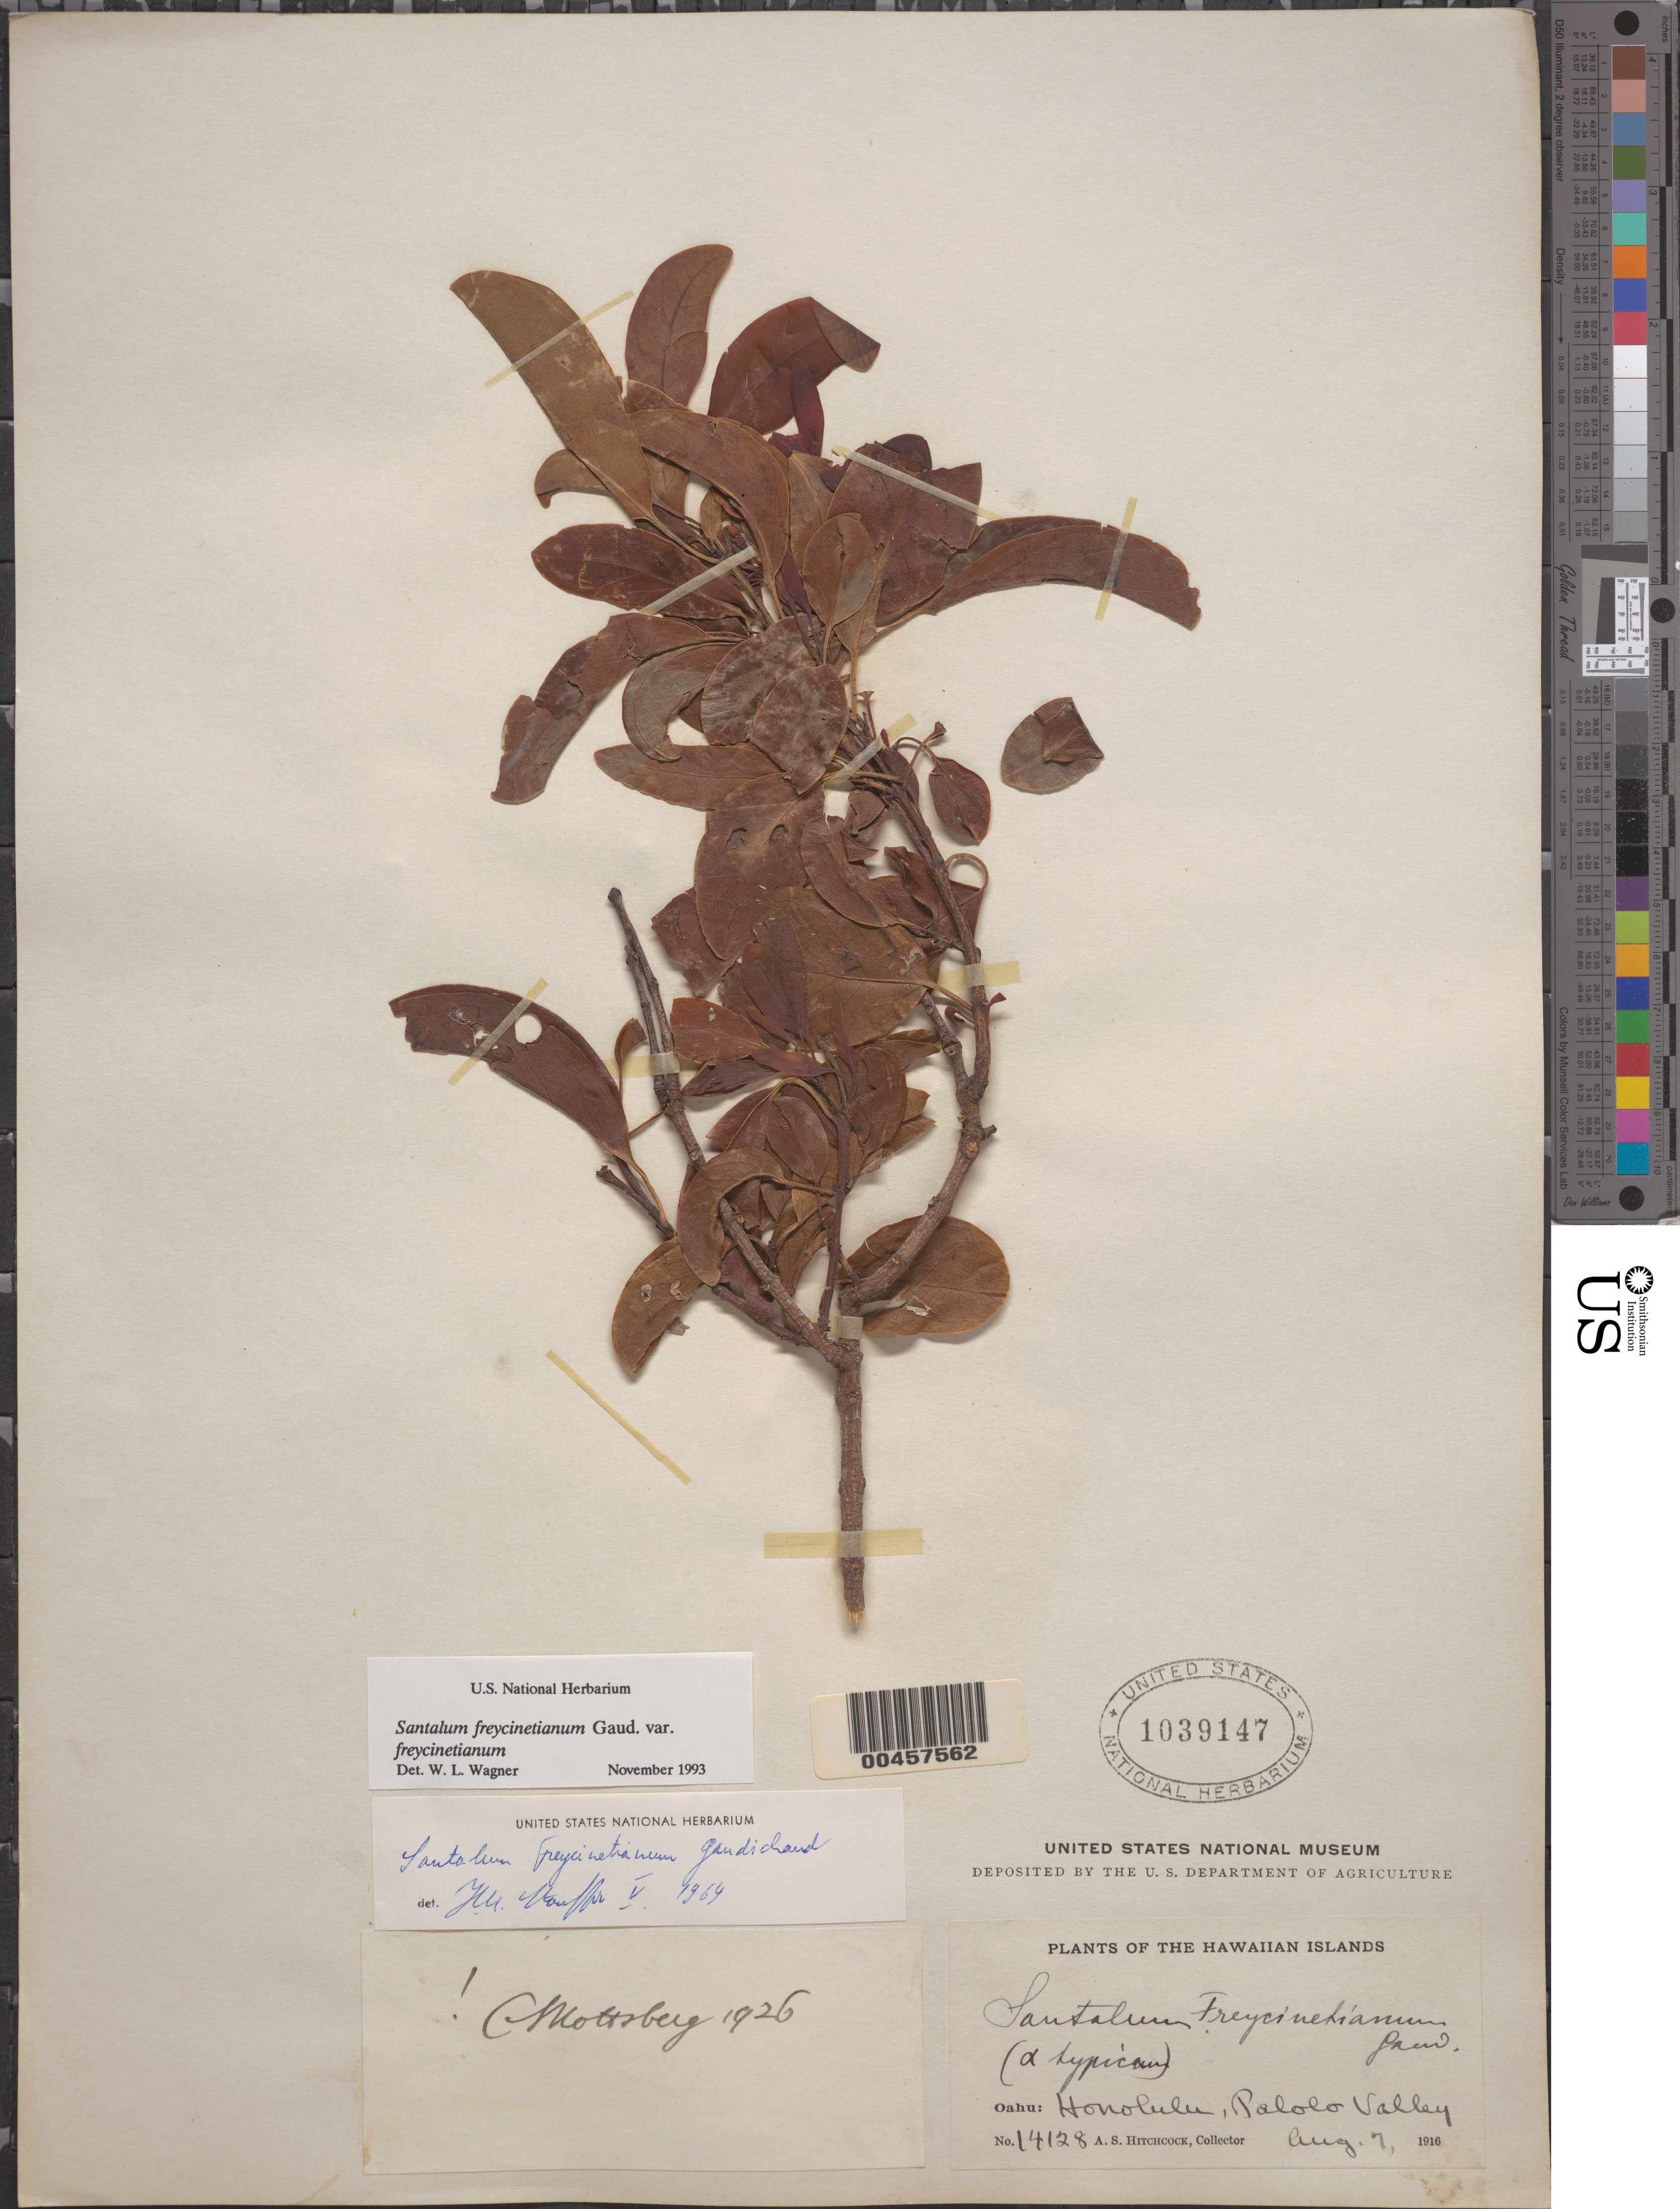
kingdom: Plantae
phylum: Tracheophyta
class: Magnoliopsida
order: Santalales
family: Santalaceae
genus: Santalum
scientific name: Santalum freycinetianum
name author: Gaudich.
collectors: A. S. Hitchcock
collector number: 14128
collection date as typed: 7 Aug 1916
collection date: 1916-08-07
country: United States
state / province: Hawaii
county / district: Honolulu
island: Oahu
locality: Honolulu, Palolo Valley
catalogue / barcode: US 1039147